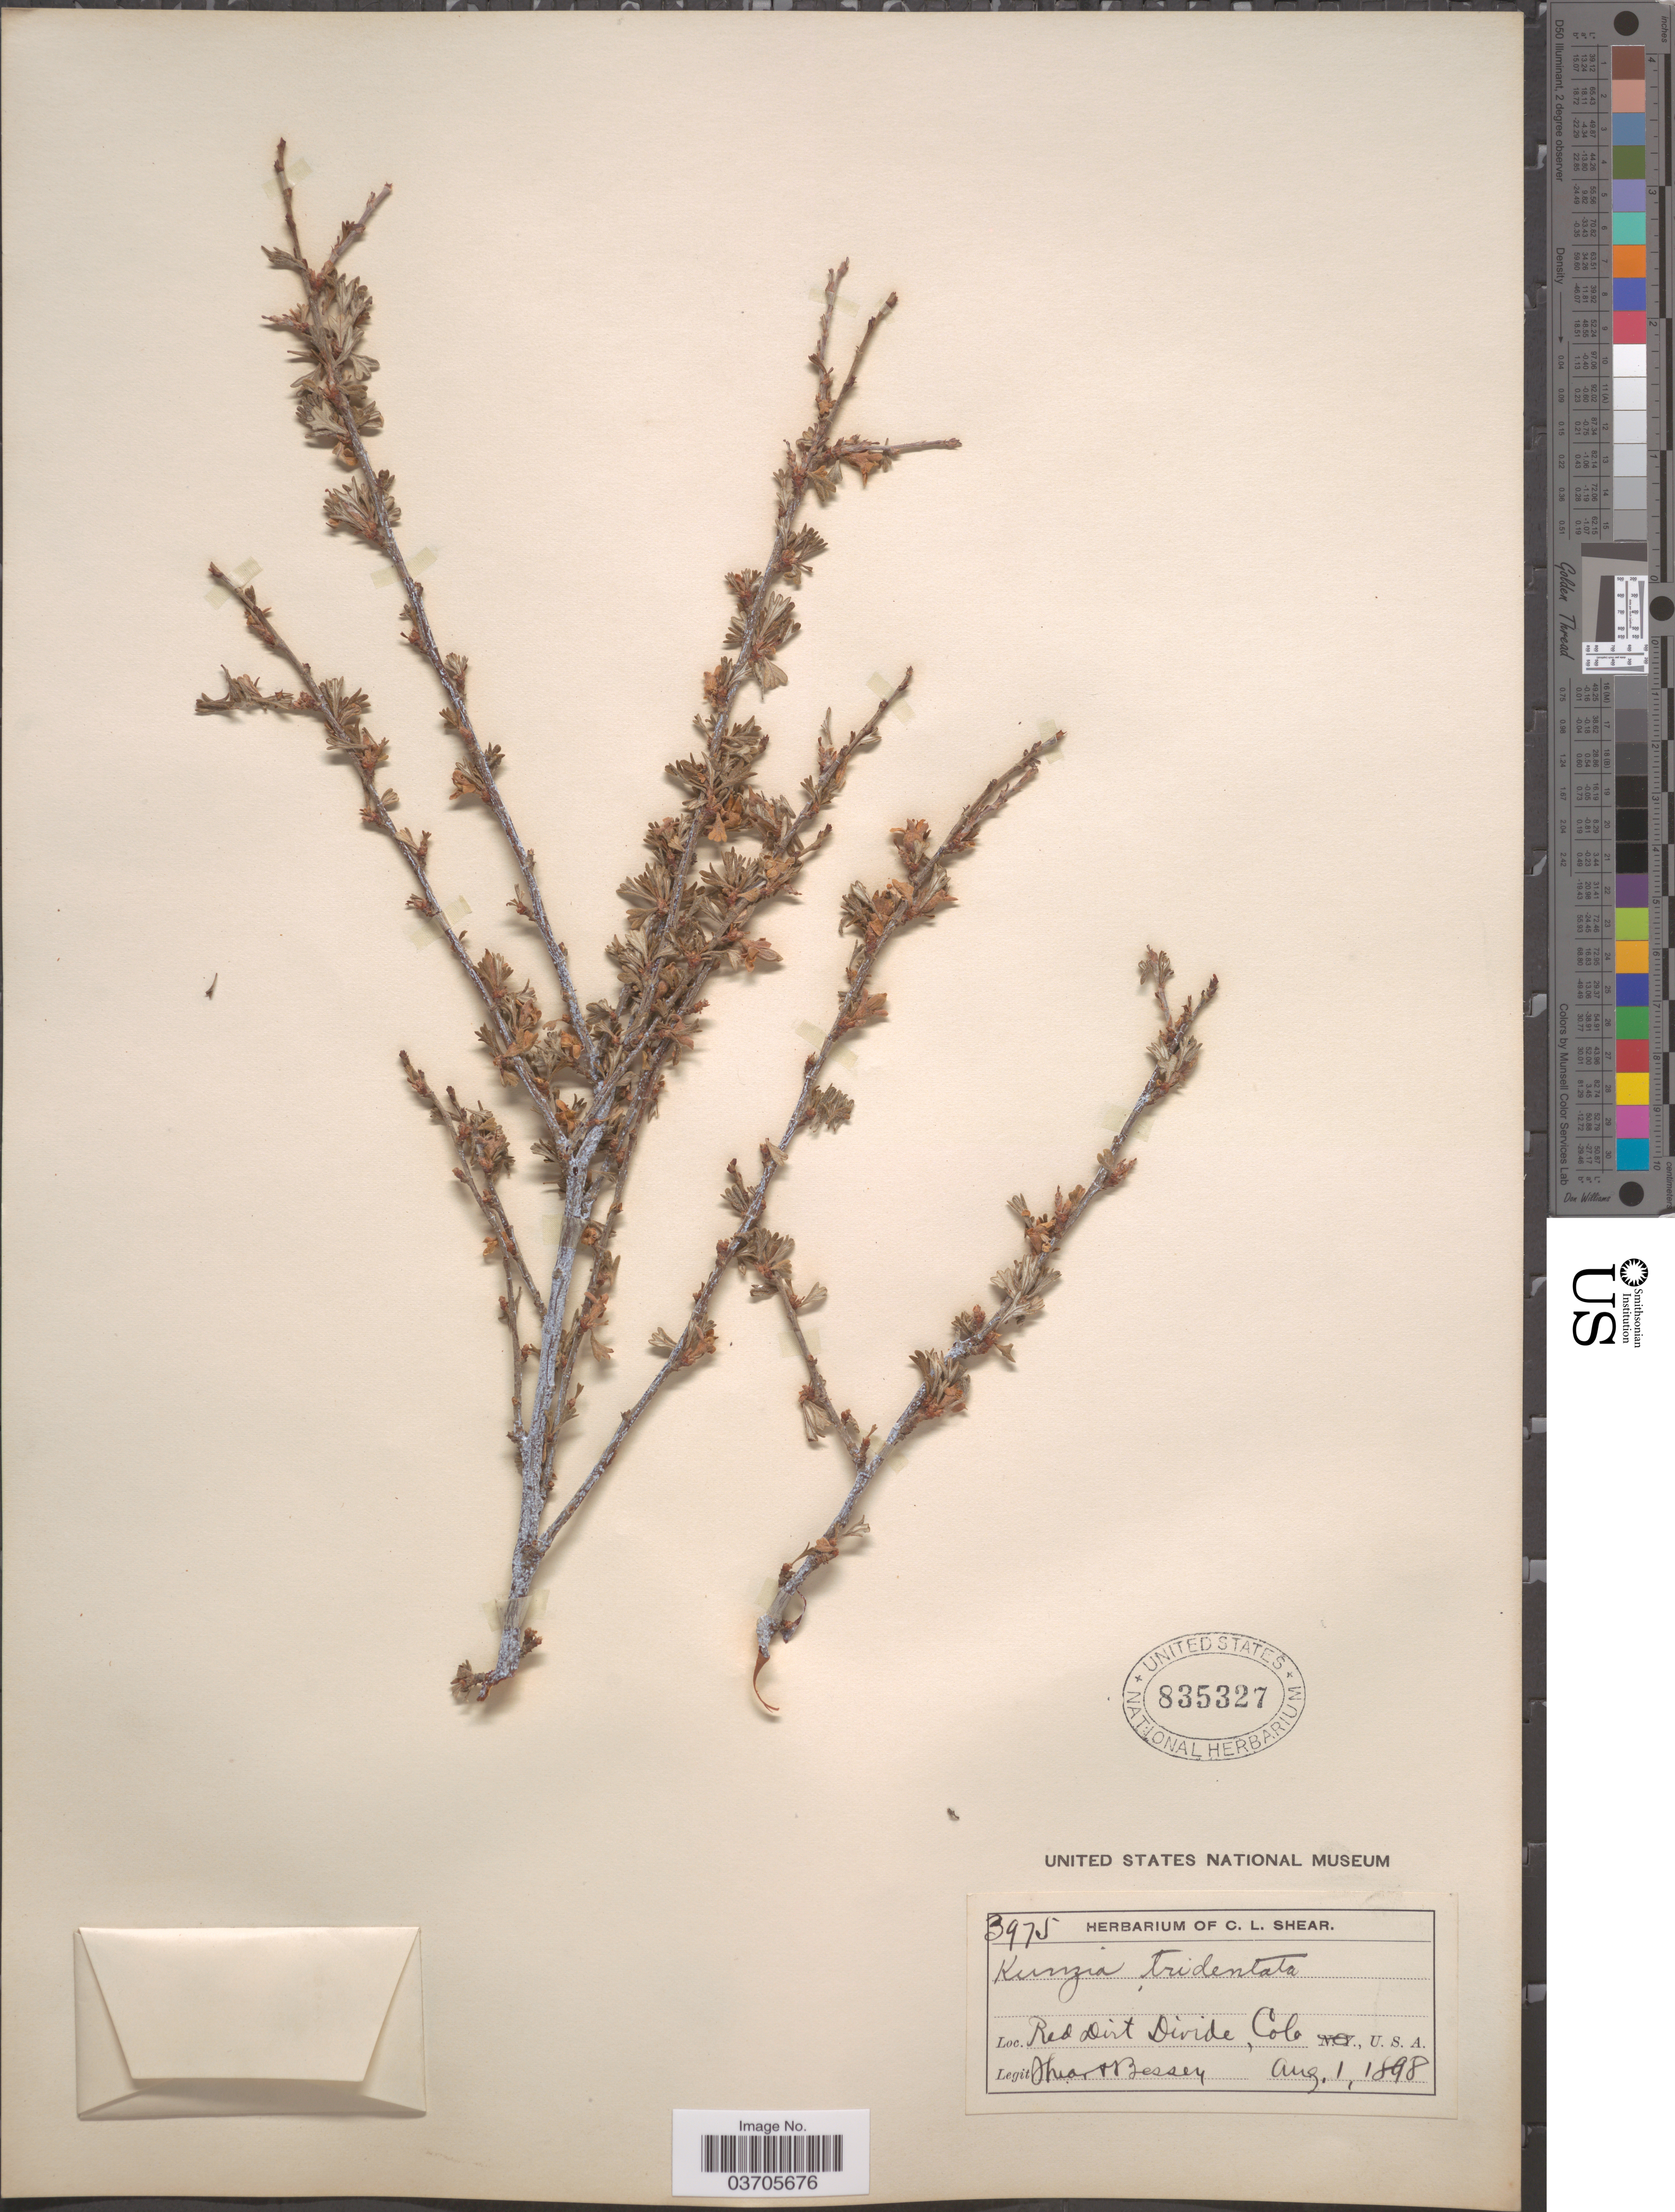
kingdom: Plantae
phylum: Tracheophyta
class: Magnoliopsida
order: Rosales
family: Rosaceae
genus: Purshia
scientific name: Purshia tridentata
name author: (Pursh) DC.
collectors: C. L. Shear & -. Bessey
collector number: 3975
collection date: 1898-08-01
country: United States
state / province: Colorado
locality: Red Dirt Divide.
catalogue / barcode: US 835327